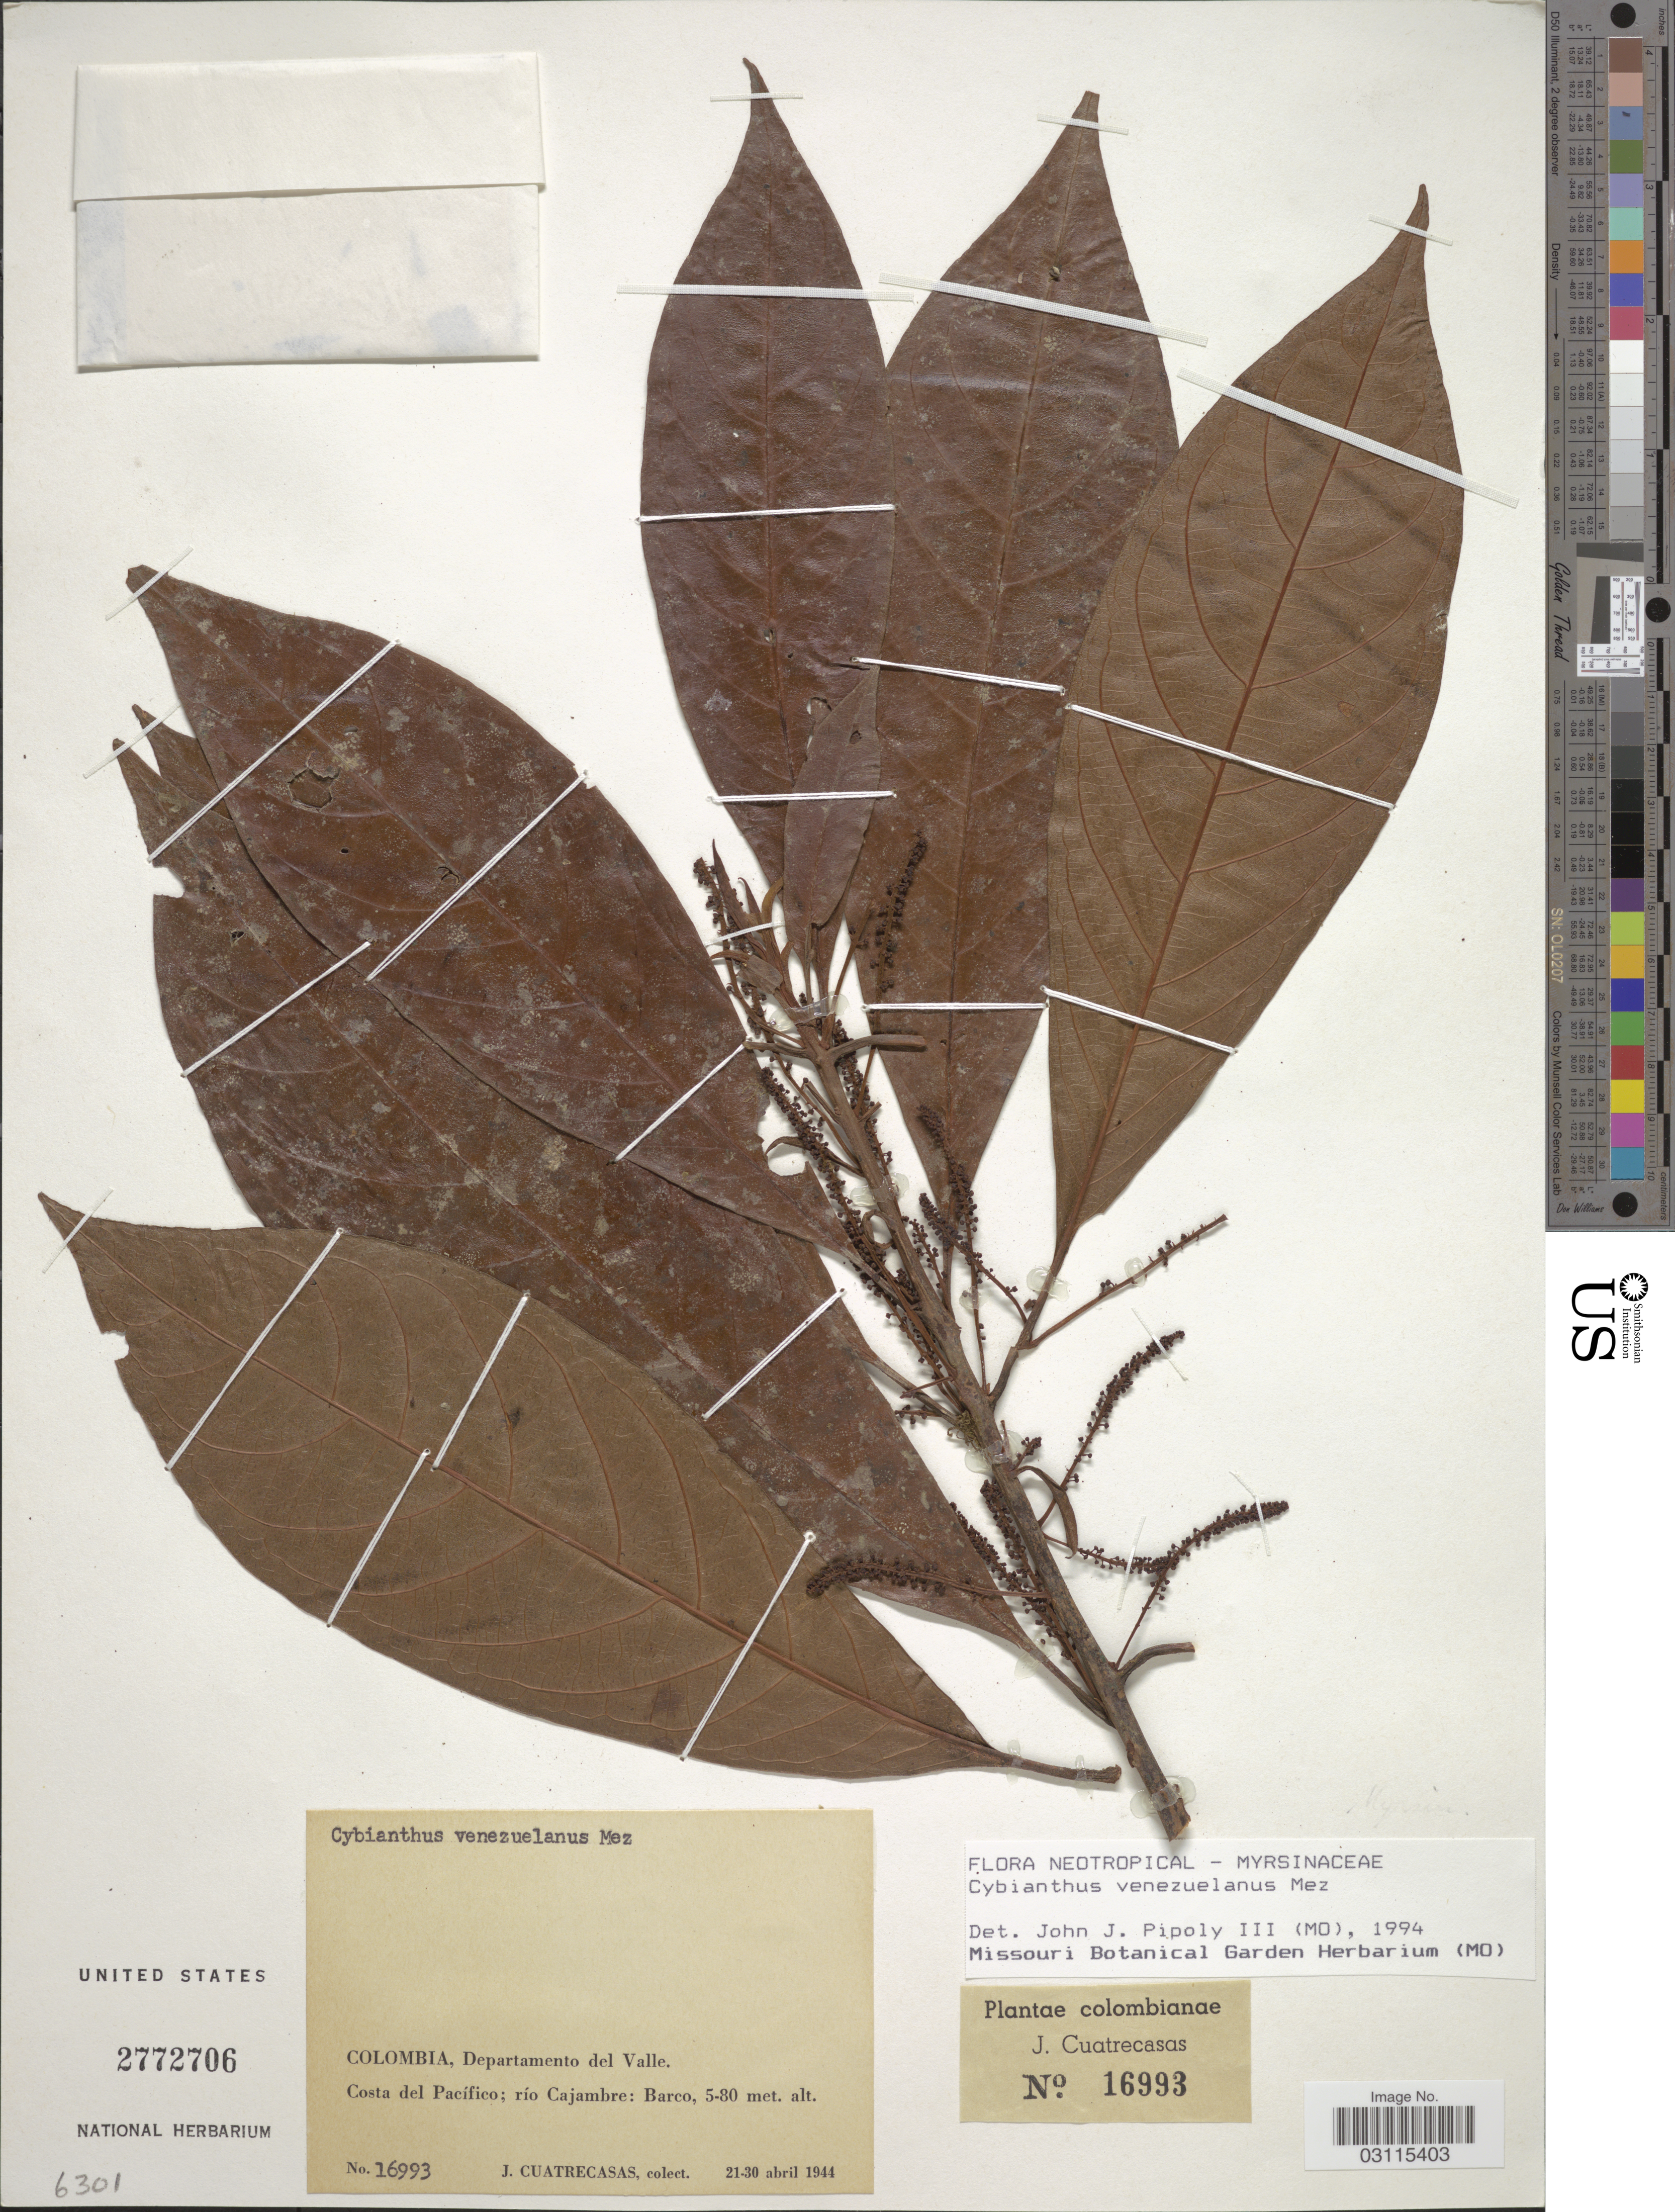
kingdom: Plantae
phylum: Tracheophyta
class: Magnoliopsida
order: Ericales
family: Primulaceae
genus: Cybianthus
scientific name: Cybianthus venezuelanus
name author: Mez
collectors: J. Cuatrecasas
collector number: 16993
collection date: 1944-04-21/1944-04-30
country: Colombia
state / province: Valle del Cauca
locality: Departamento del Valle. Costa del Pacífico; río Cajambre: Barco.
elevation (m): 5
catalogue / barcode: US 2772706